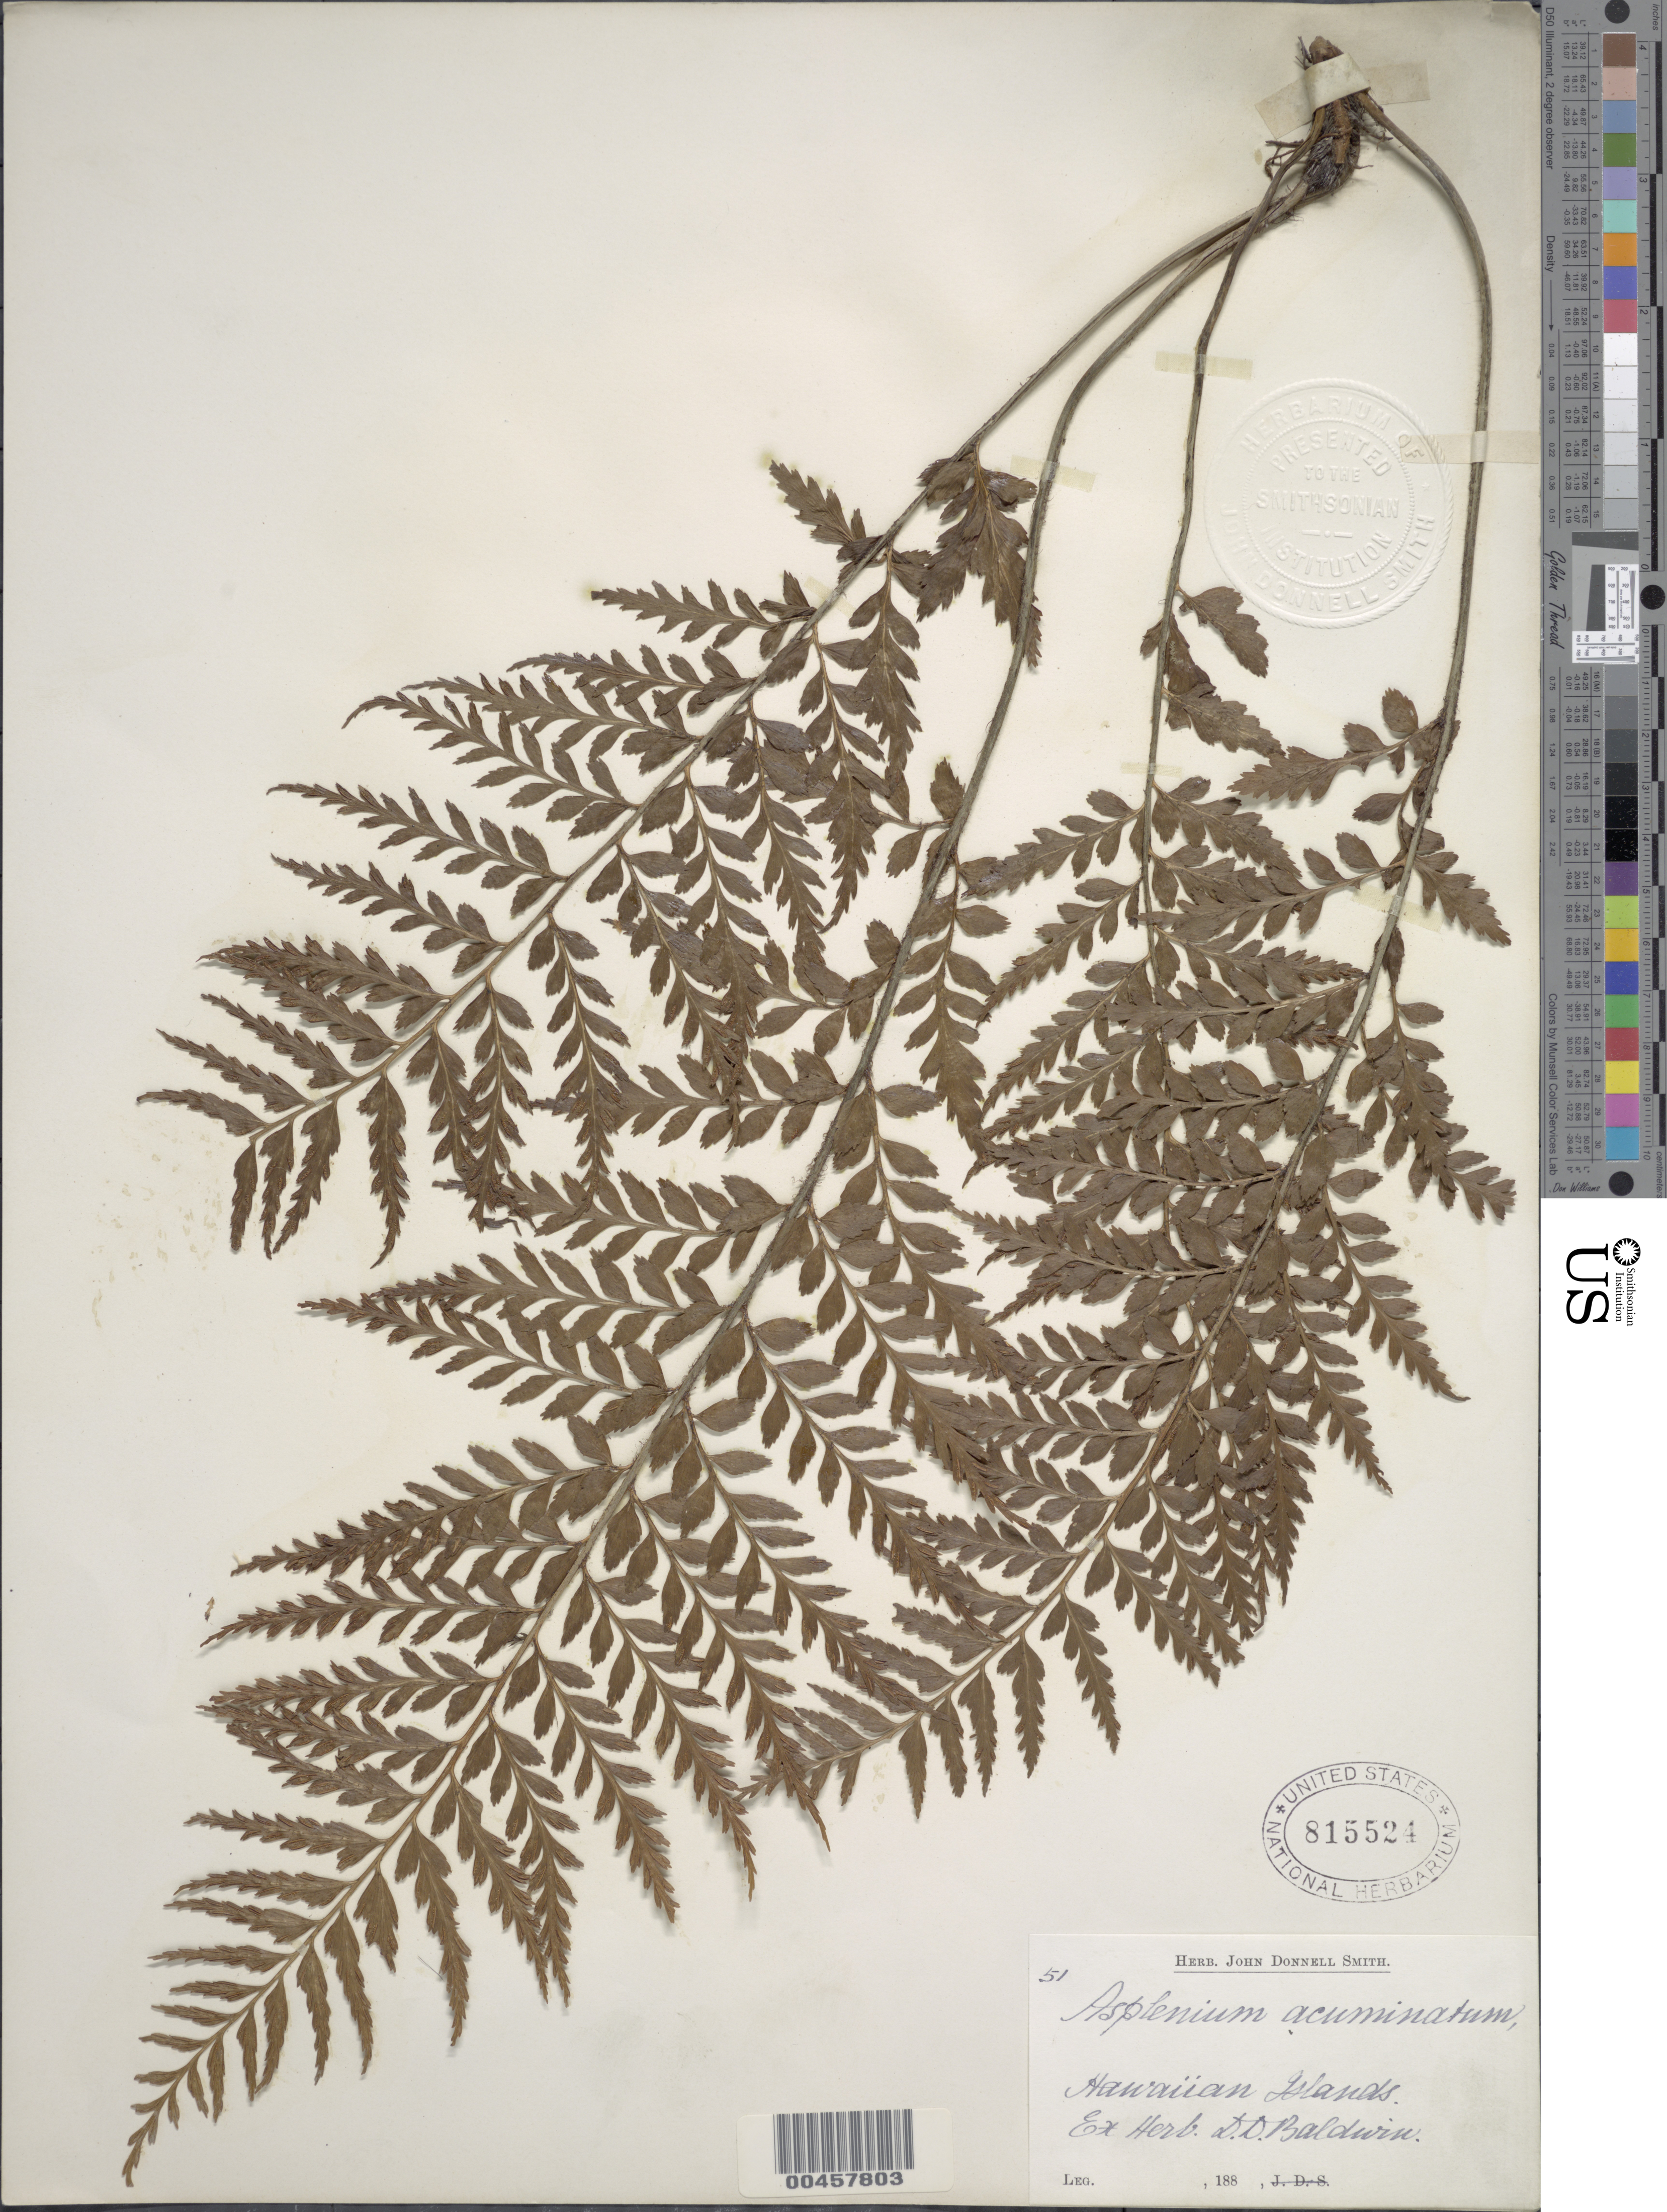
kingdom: Plantae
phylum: Tracheophyta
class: Polypodiopsida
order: Polypodiales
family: Aspleniaceae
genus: Asplenium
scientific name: Asplenium acuminatum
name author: Hook. & Arn.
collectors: D. Baldwin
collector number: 51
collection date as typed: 188-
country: United States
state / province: Hawaii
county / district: Hawaii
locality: Hawaiian Islands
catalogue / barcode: US 815524